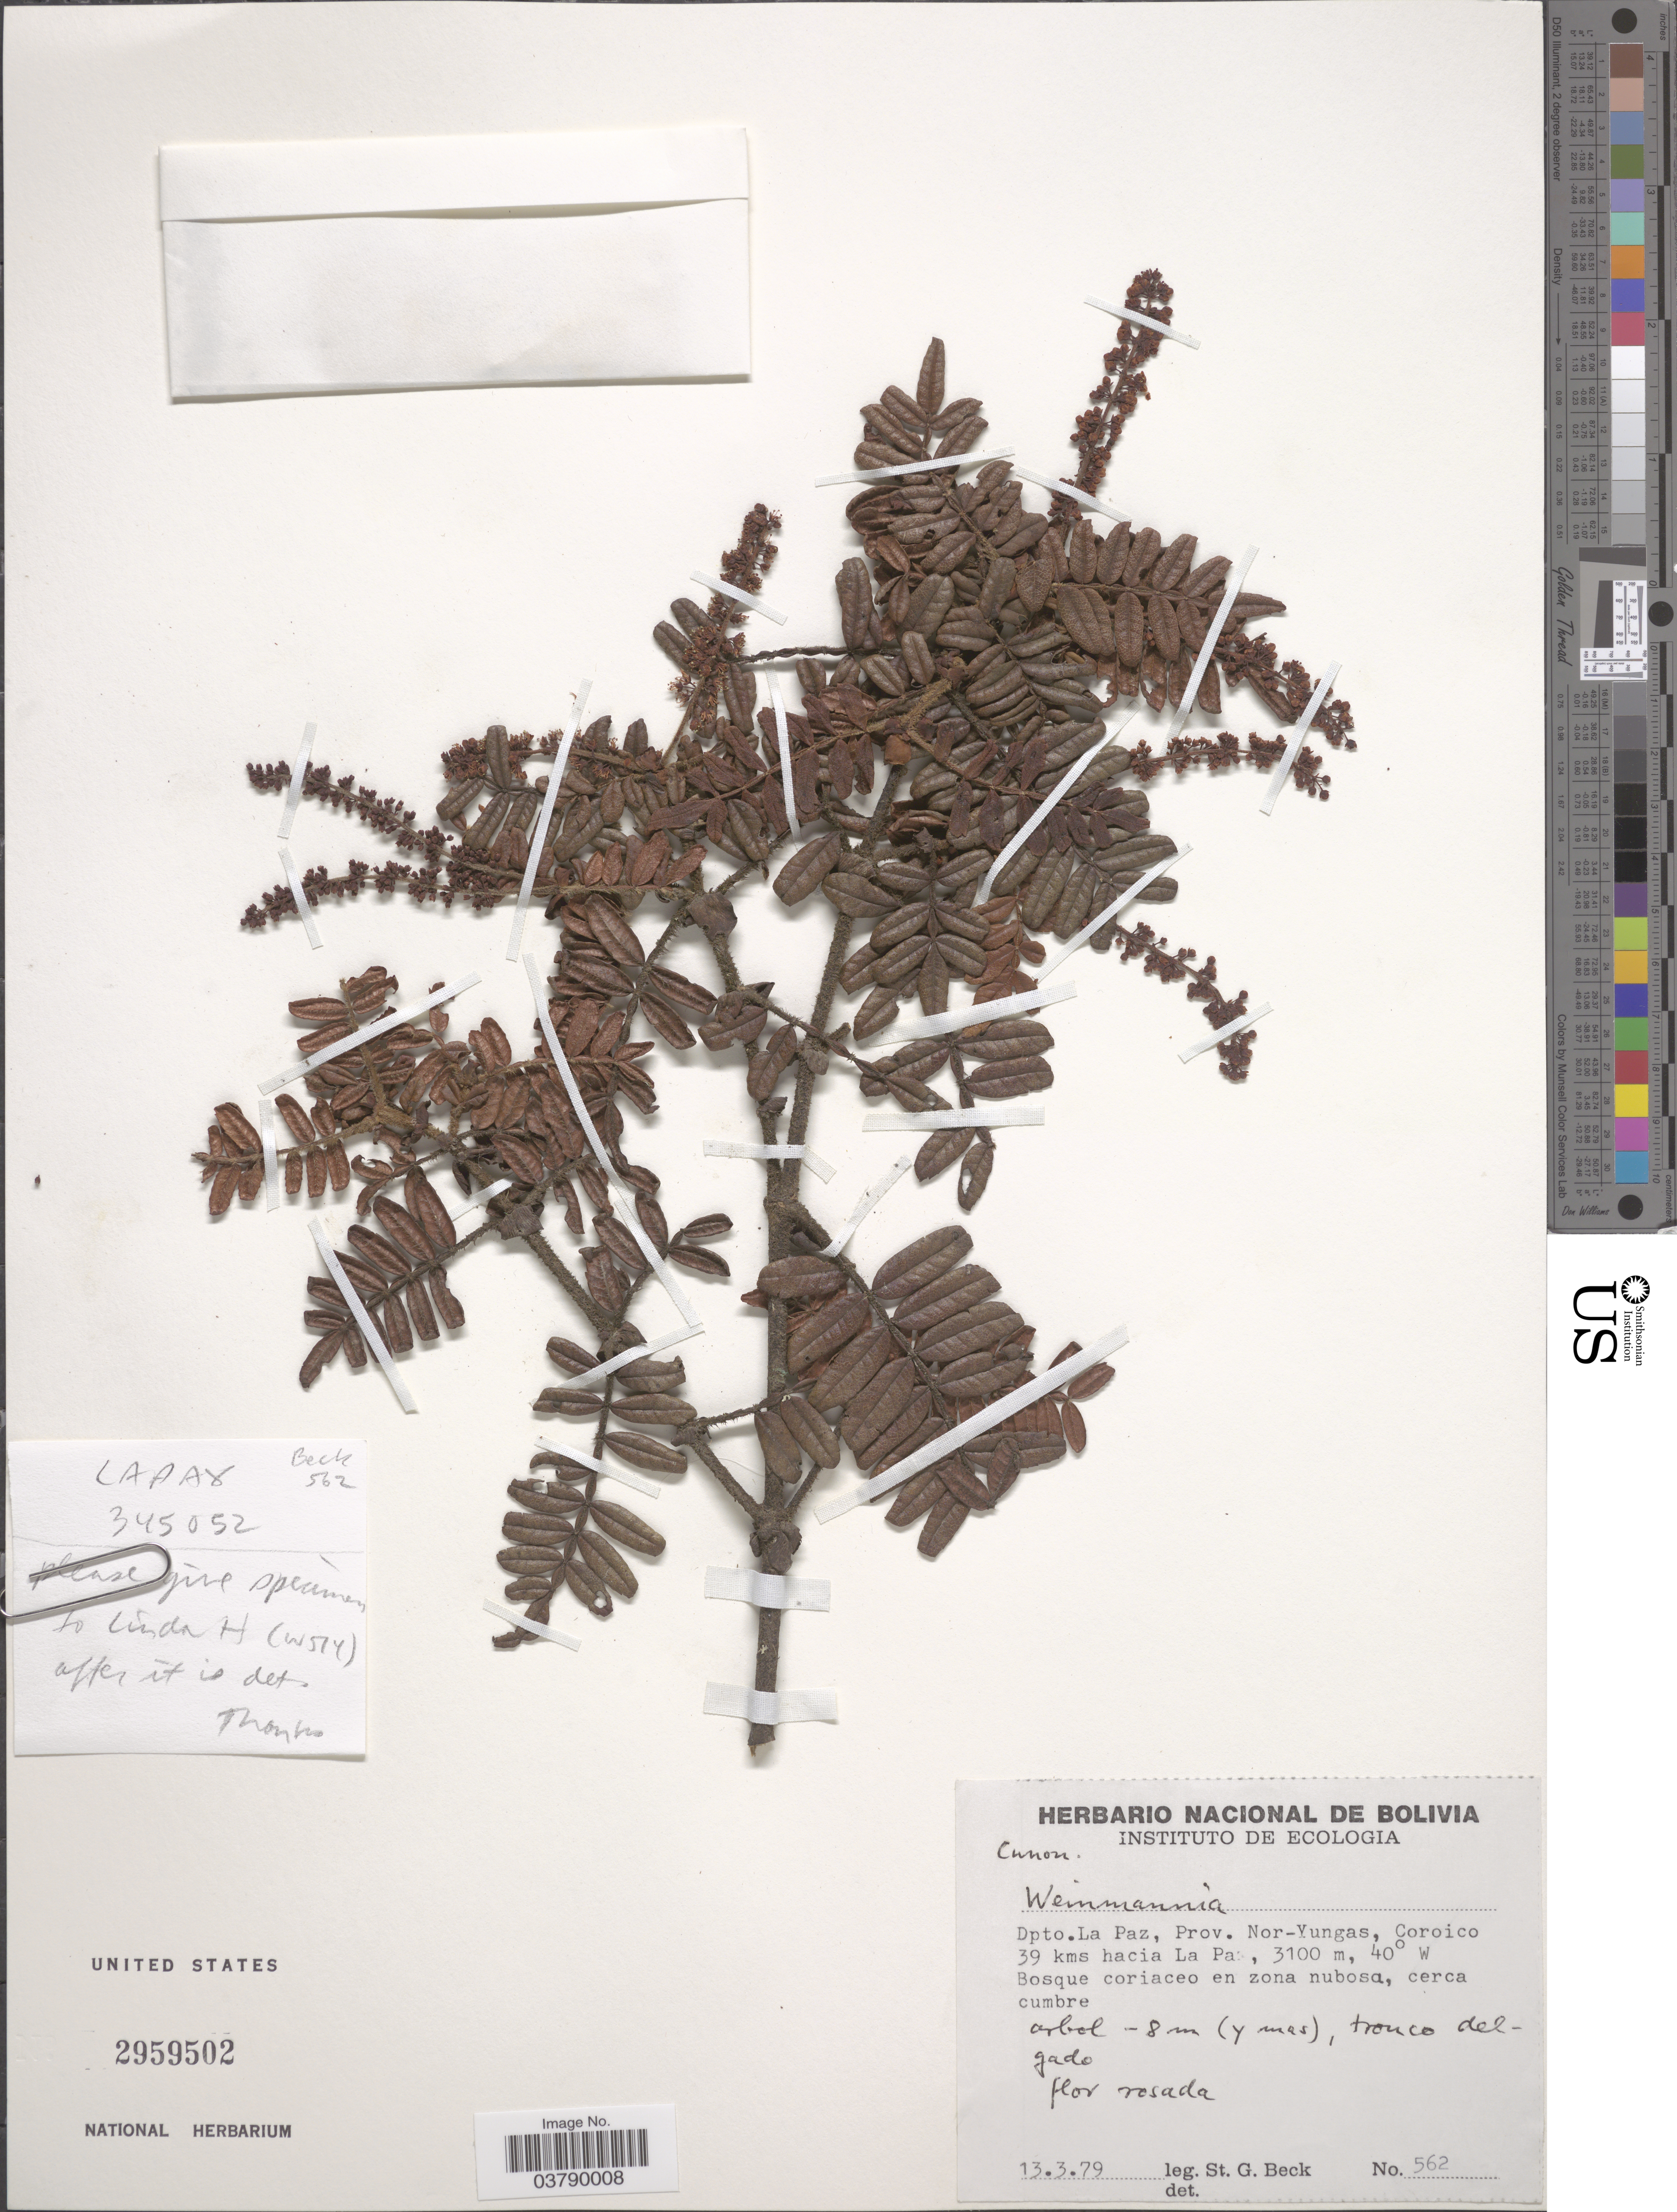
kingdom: Plantae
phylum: Tracheophyta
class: Magnoliopsida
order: Oxalidales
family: Cunoniaceae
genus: Weinmannia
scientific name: Weinmannia sp.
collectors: S. G. Beck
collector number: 562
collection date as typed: Transcribed d/m/y: 13/3/79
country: Bolivia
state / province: La Paz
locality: Dpto. La Paz, Prov. Nor-Yungas, Coroico 39 kms hacia La Paz.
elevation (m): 3100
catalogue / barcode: US 2959502